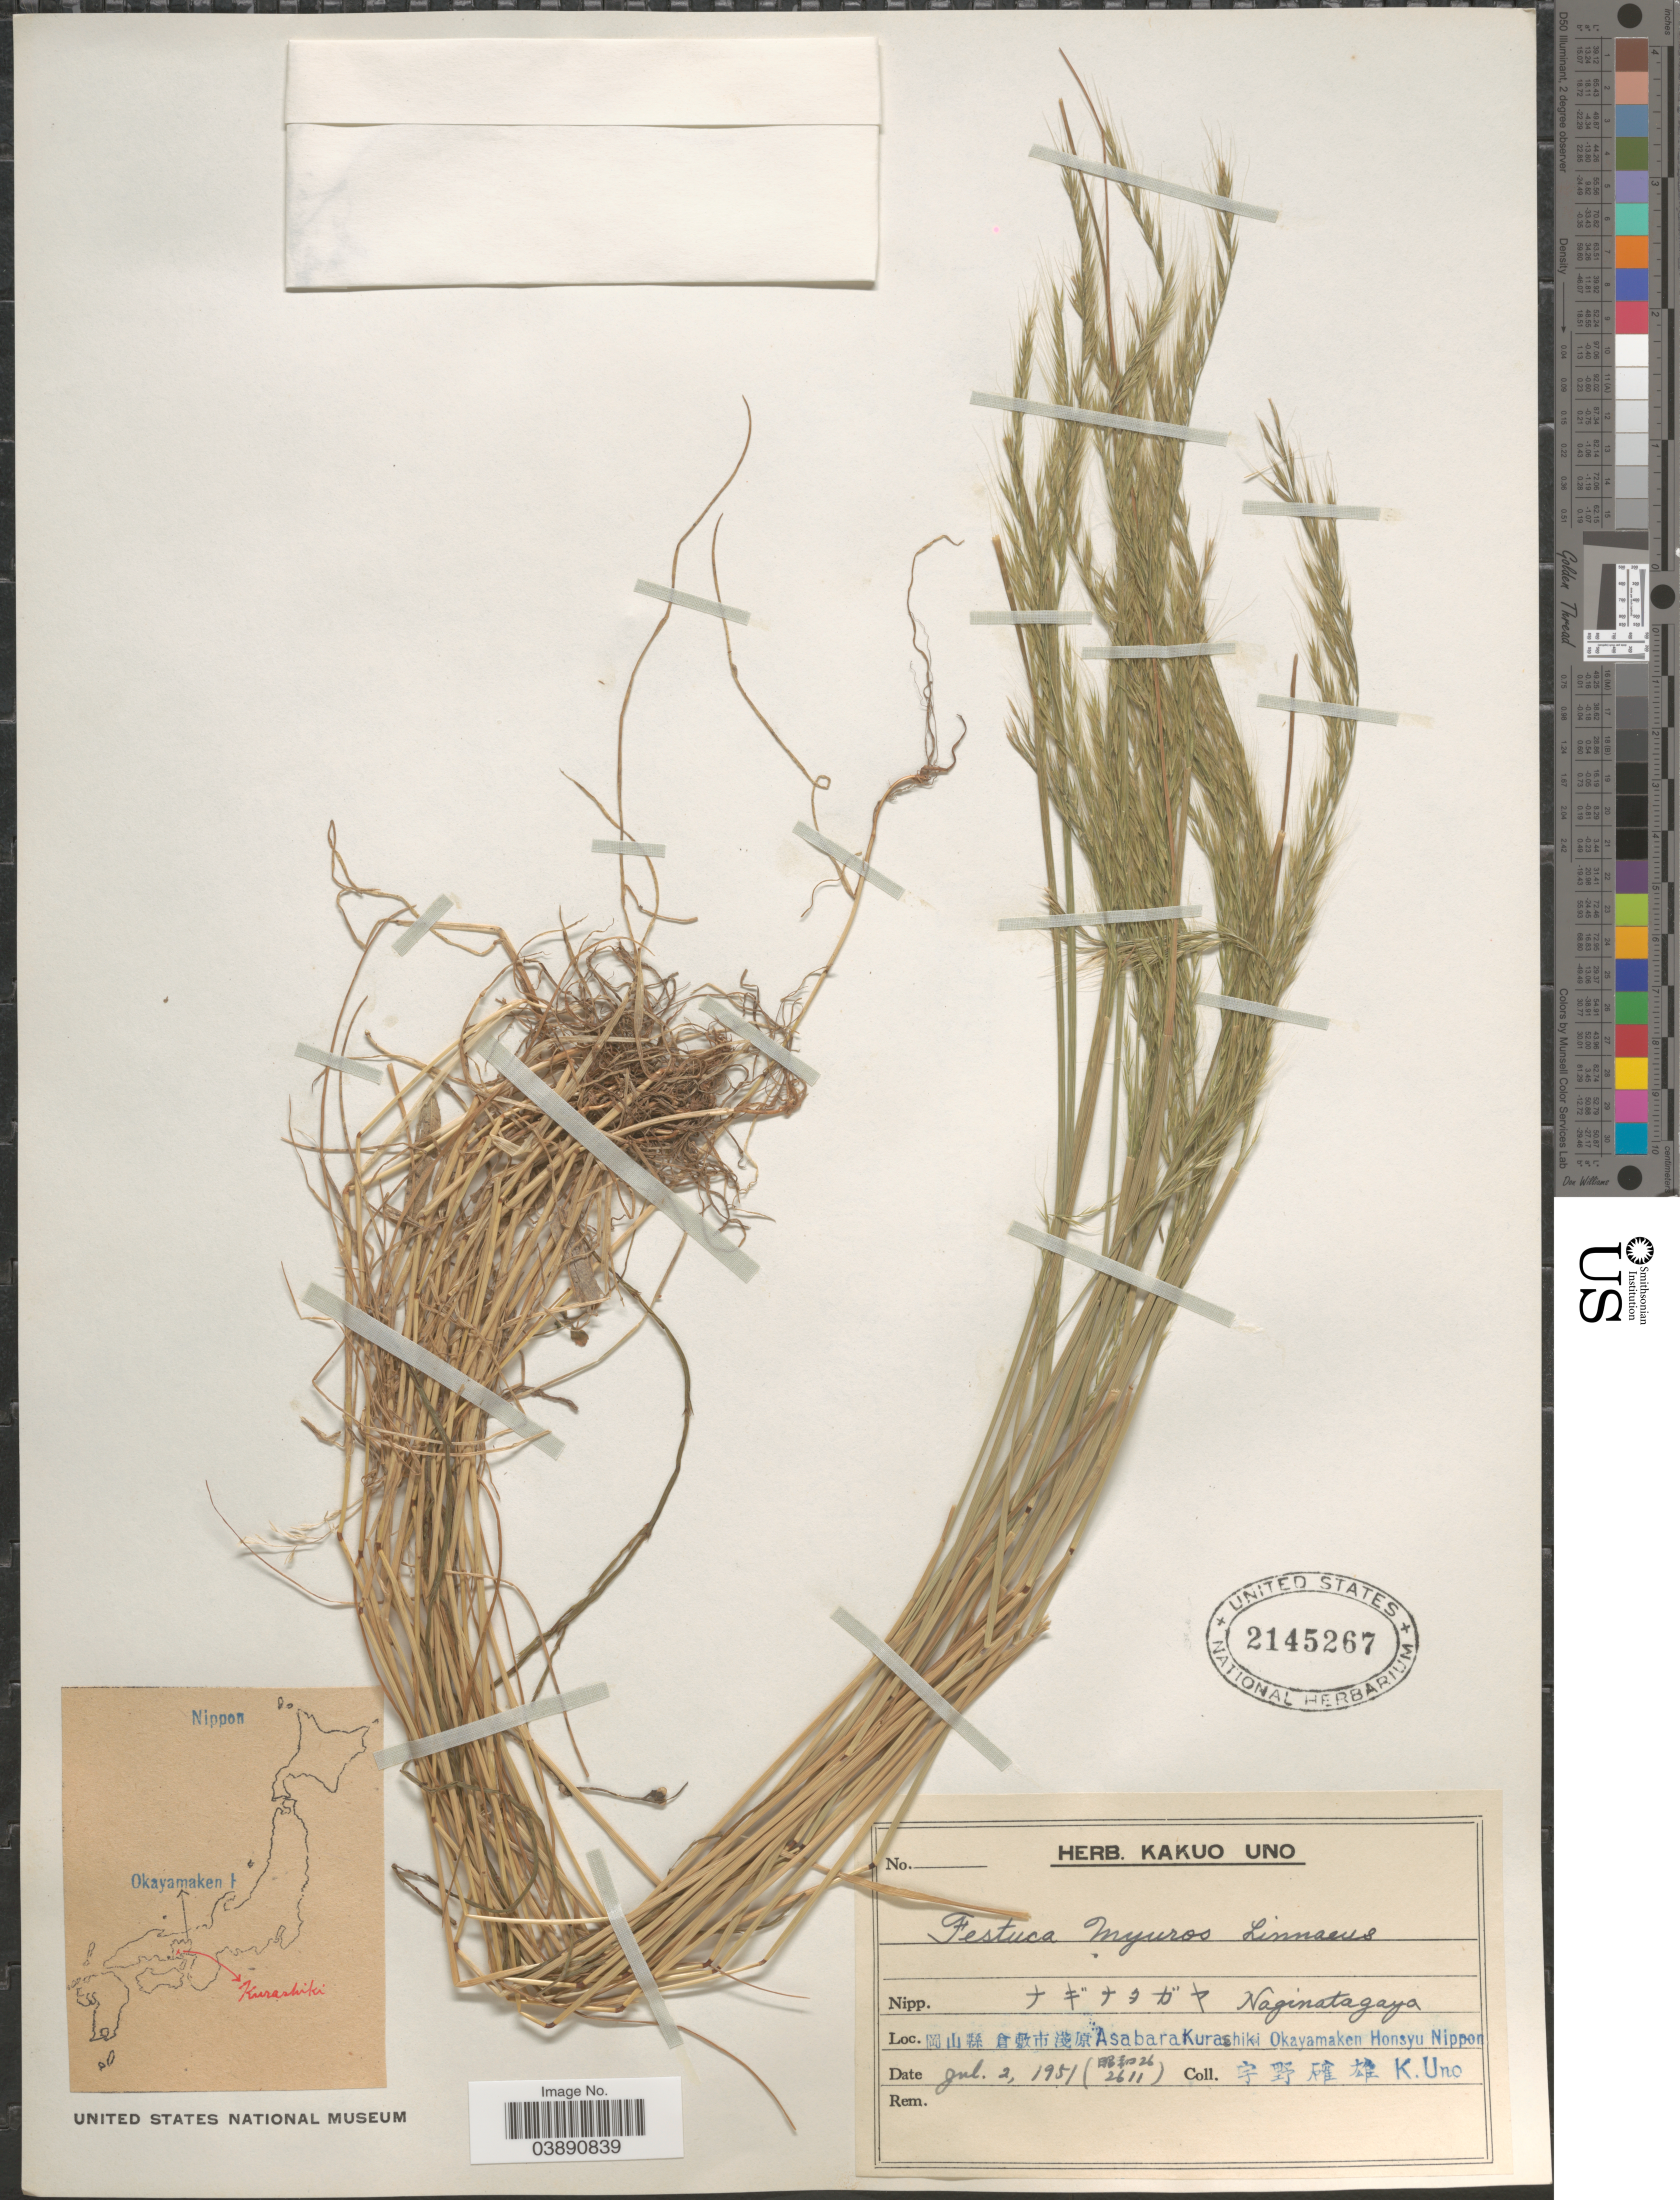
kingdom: Plantae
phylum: Tracheophyta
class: Liliopsida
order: Poales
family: Poaceae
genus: Festuca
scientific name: Festuca myuros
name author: L.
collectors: K. Uno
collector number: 2611*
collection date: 1951-07-02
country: Japan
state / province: Okayama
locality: X Asabara Kurashiki Okayamaken Honsyu Nippon.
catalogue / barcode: US 2145267